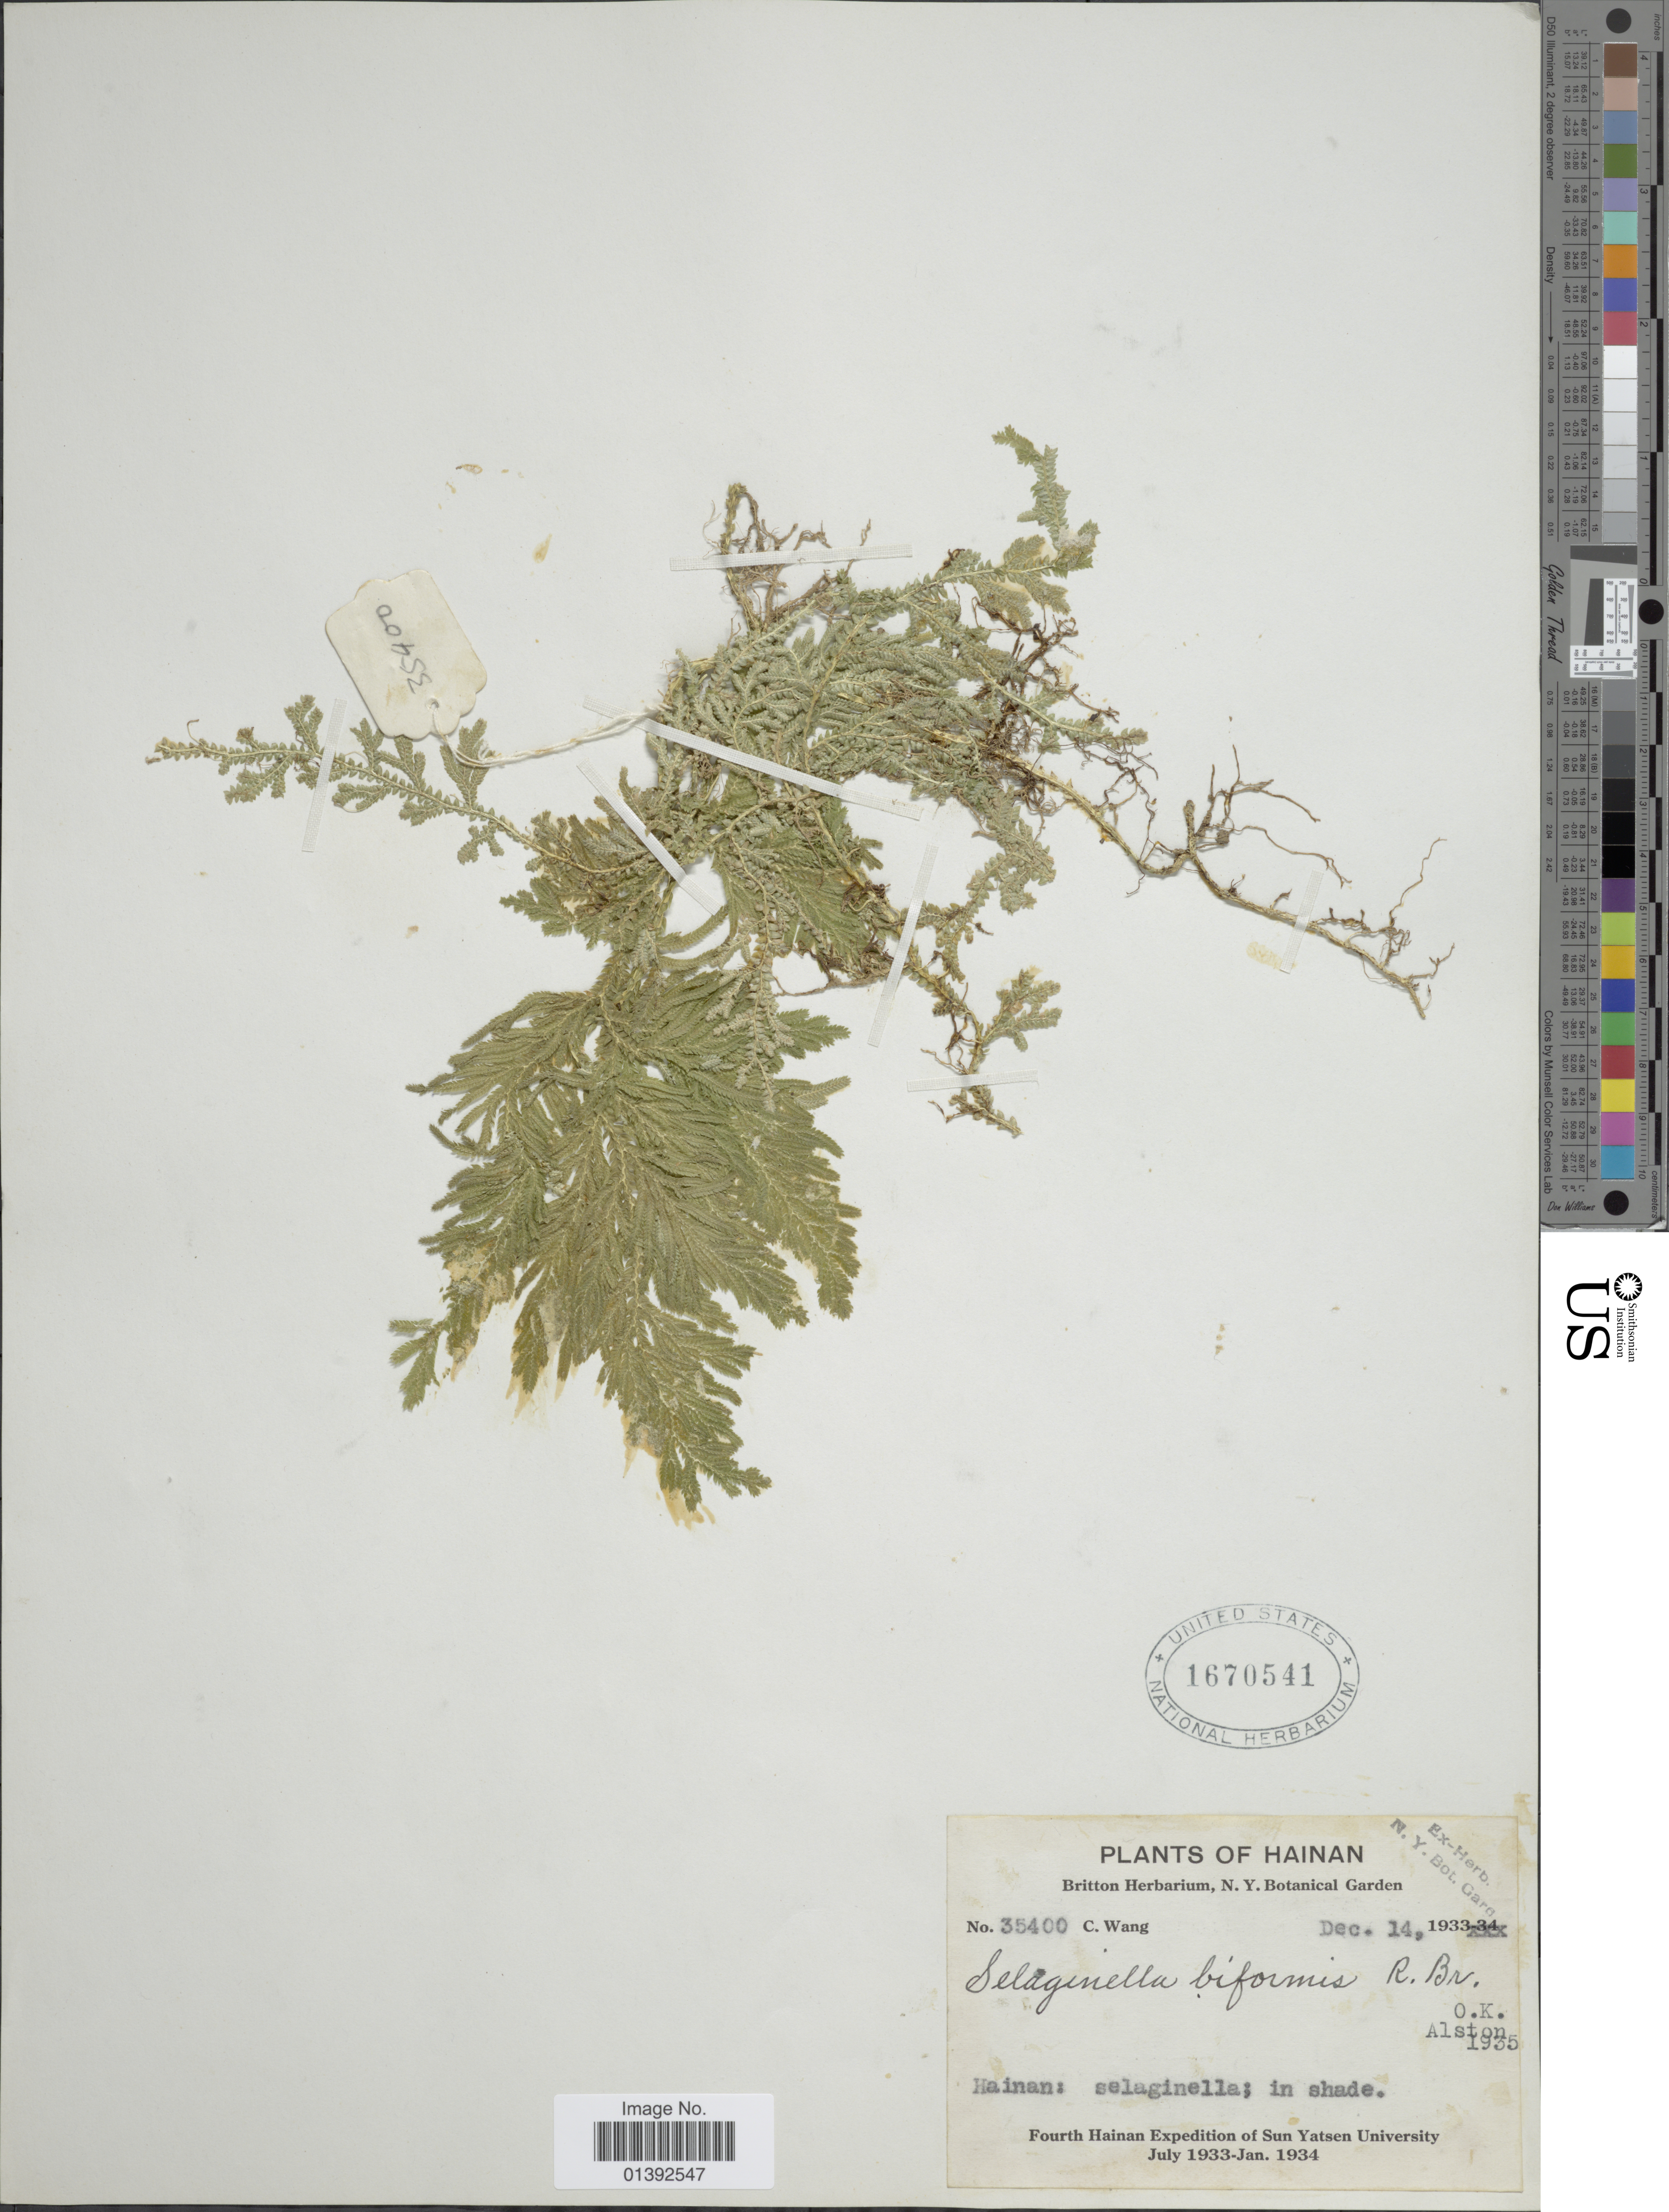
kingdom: Plantae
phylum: Tracheophyta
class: Lycopodiopsida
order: Selaginellales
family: Selaginellaceae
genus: Selaginella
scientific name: Selaginella biformis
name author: A. Braun ex Kuhn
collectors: C. Wang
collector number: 35400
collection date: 1933-12-14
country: China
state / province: Hainan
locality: Selaginella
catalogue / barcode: US 1670541